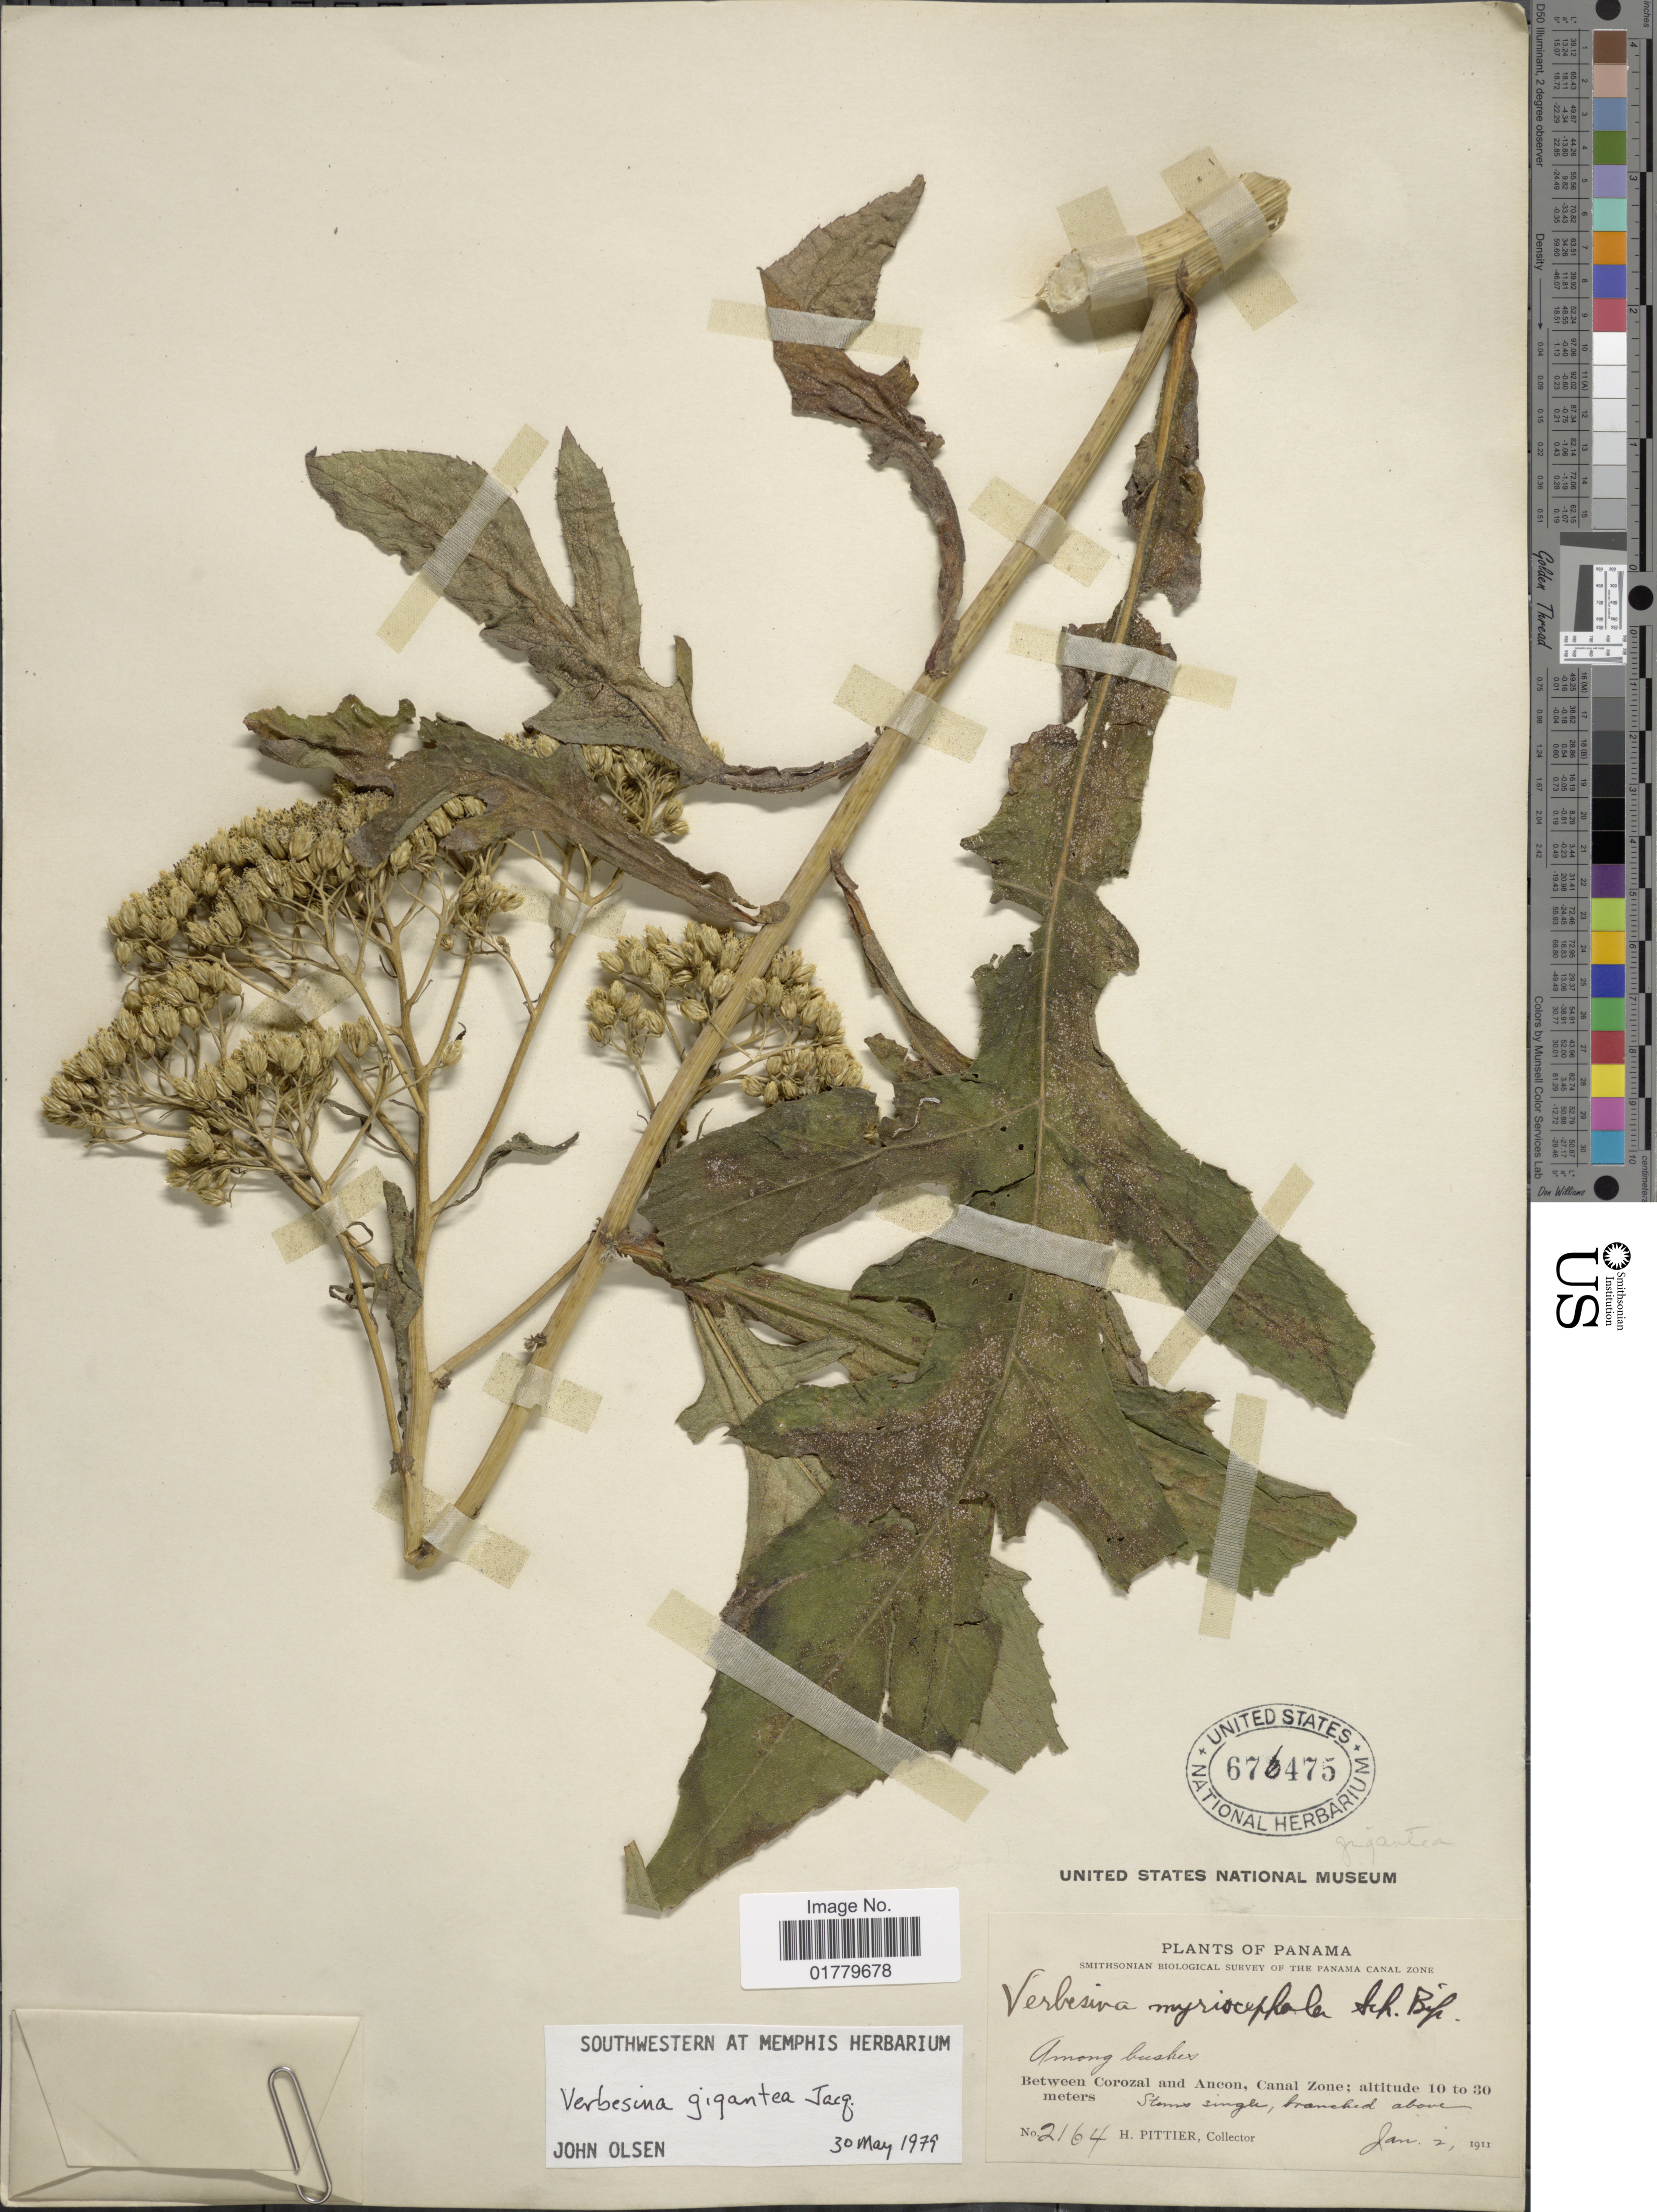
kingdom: Plantae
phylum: Tracheophyta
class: Magnoliopsida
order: Asterales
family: Asteraceae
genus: Verbesina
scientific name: Verbesina gigantea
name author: Jacq.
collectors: H. F. Pittier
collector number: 2164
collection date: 1911-01-02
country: Panama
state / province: Colón / Panamá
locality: Among bushes. Between Corozal and Ancon, Canal Zone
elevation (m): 10